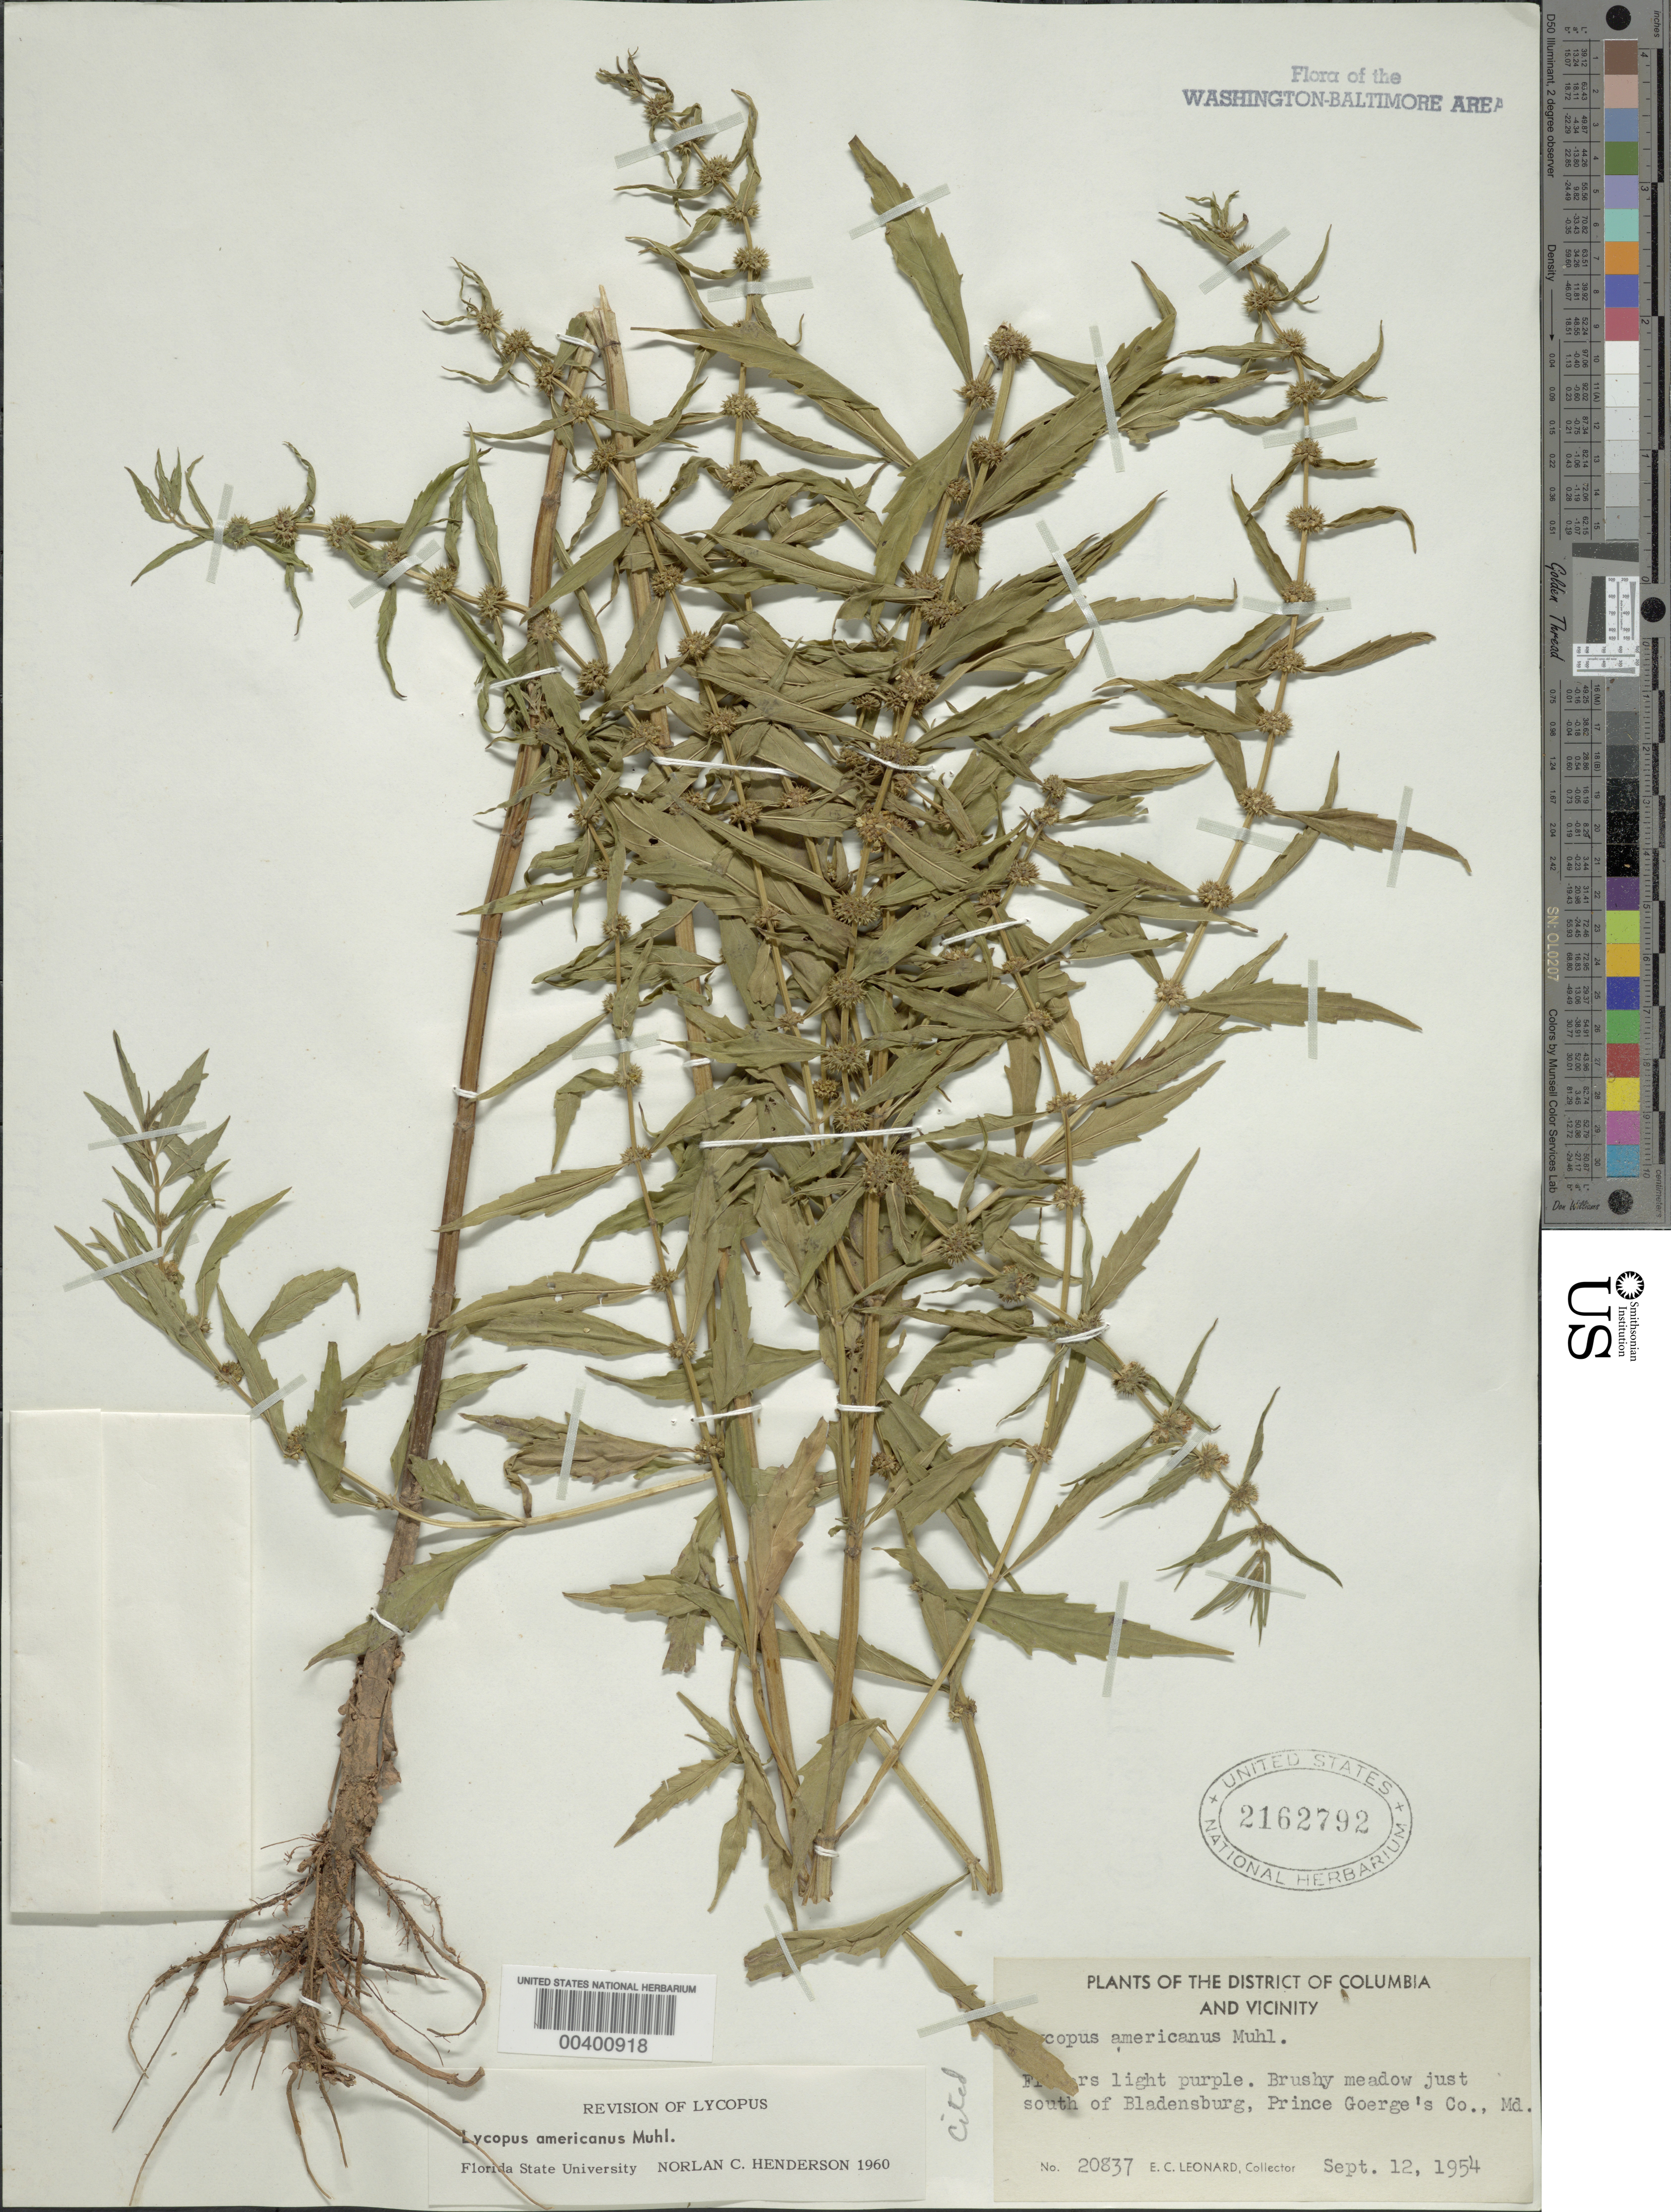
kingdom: Plantae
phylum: Tracheophyta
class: Magnoliopsida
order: Lamiales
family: Lamiaceae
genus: Lycopus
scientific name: Lycopus americanus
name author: Muhl. ex W.P.C. Barton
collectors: E. C. Leonard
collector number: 20837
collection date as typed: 12 Sep 1954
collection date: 1954-09-12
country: United States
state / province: Maryland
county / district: Prince George's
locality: South of Bladensburg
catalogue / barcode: US 2162792